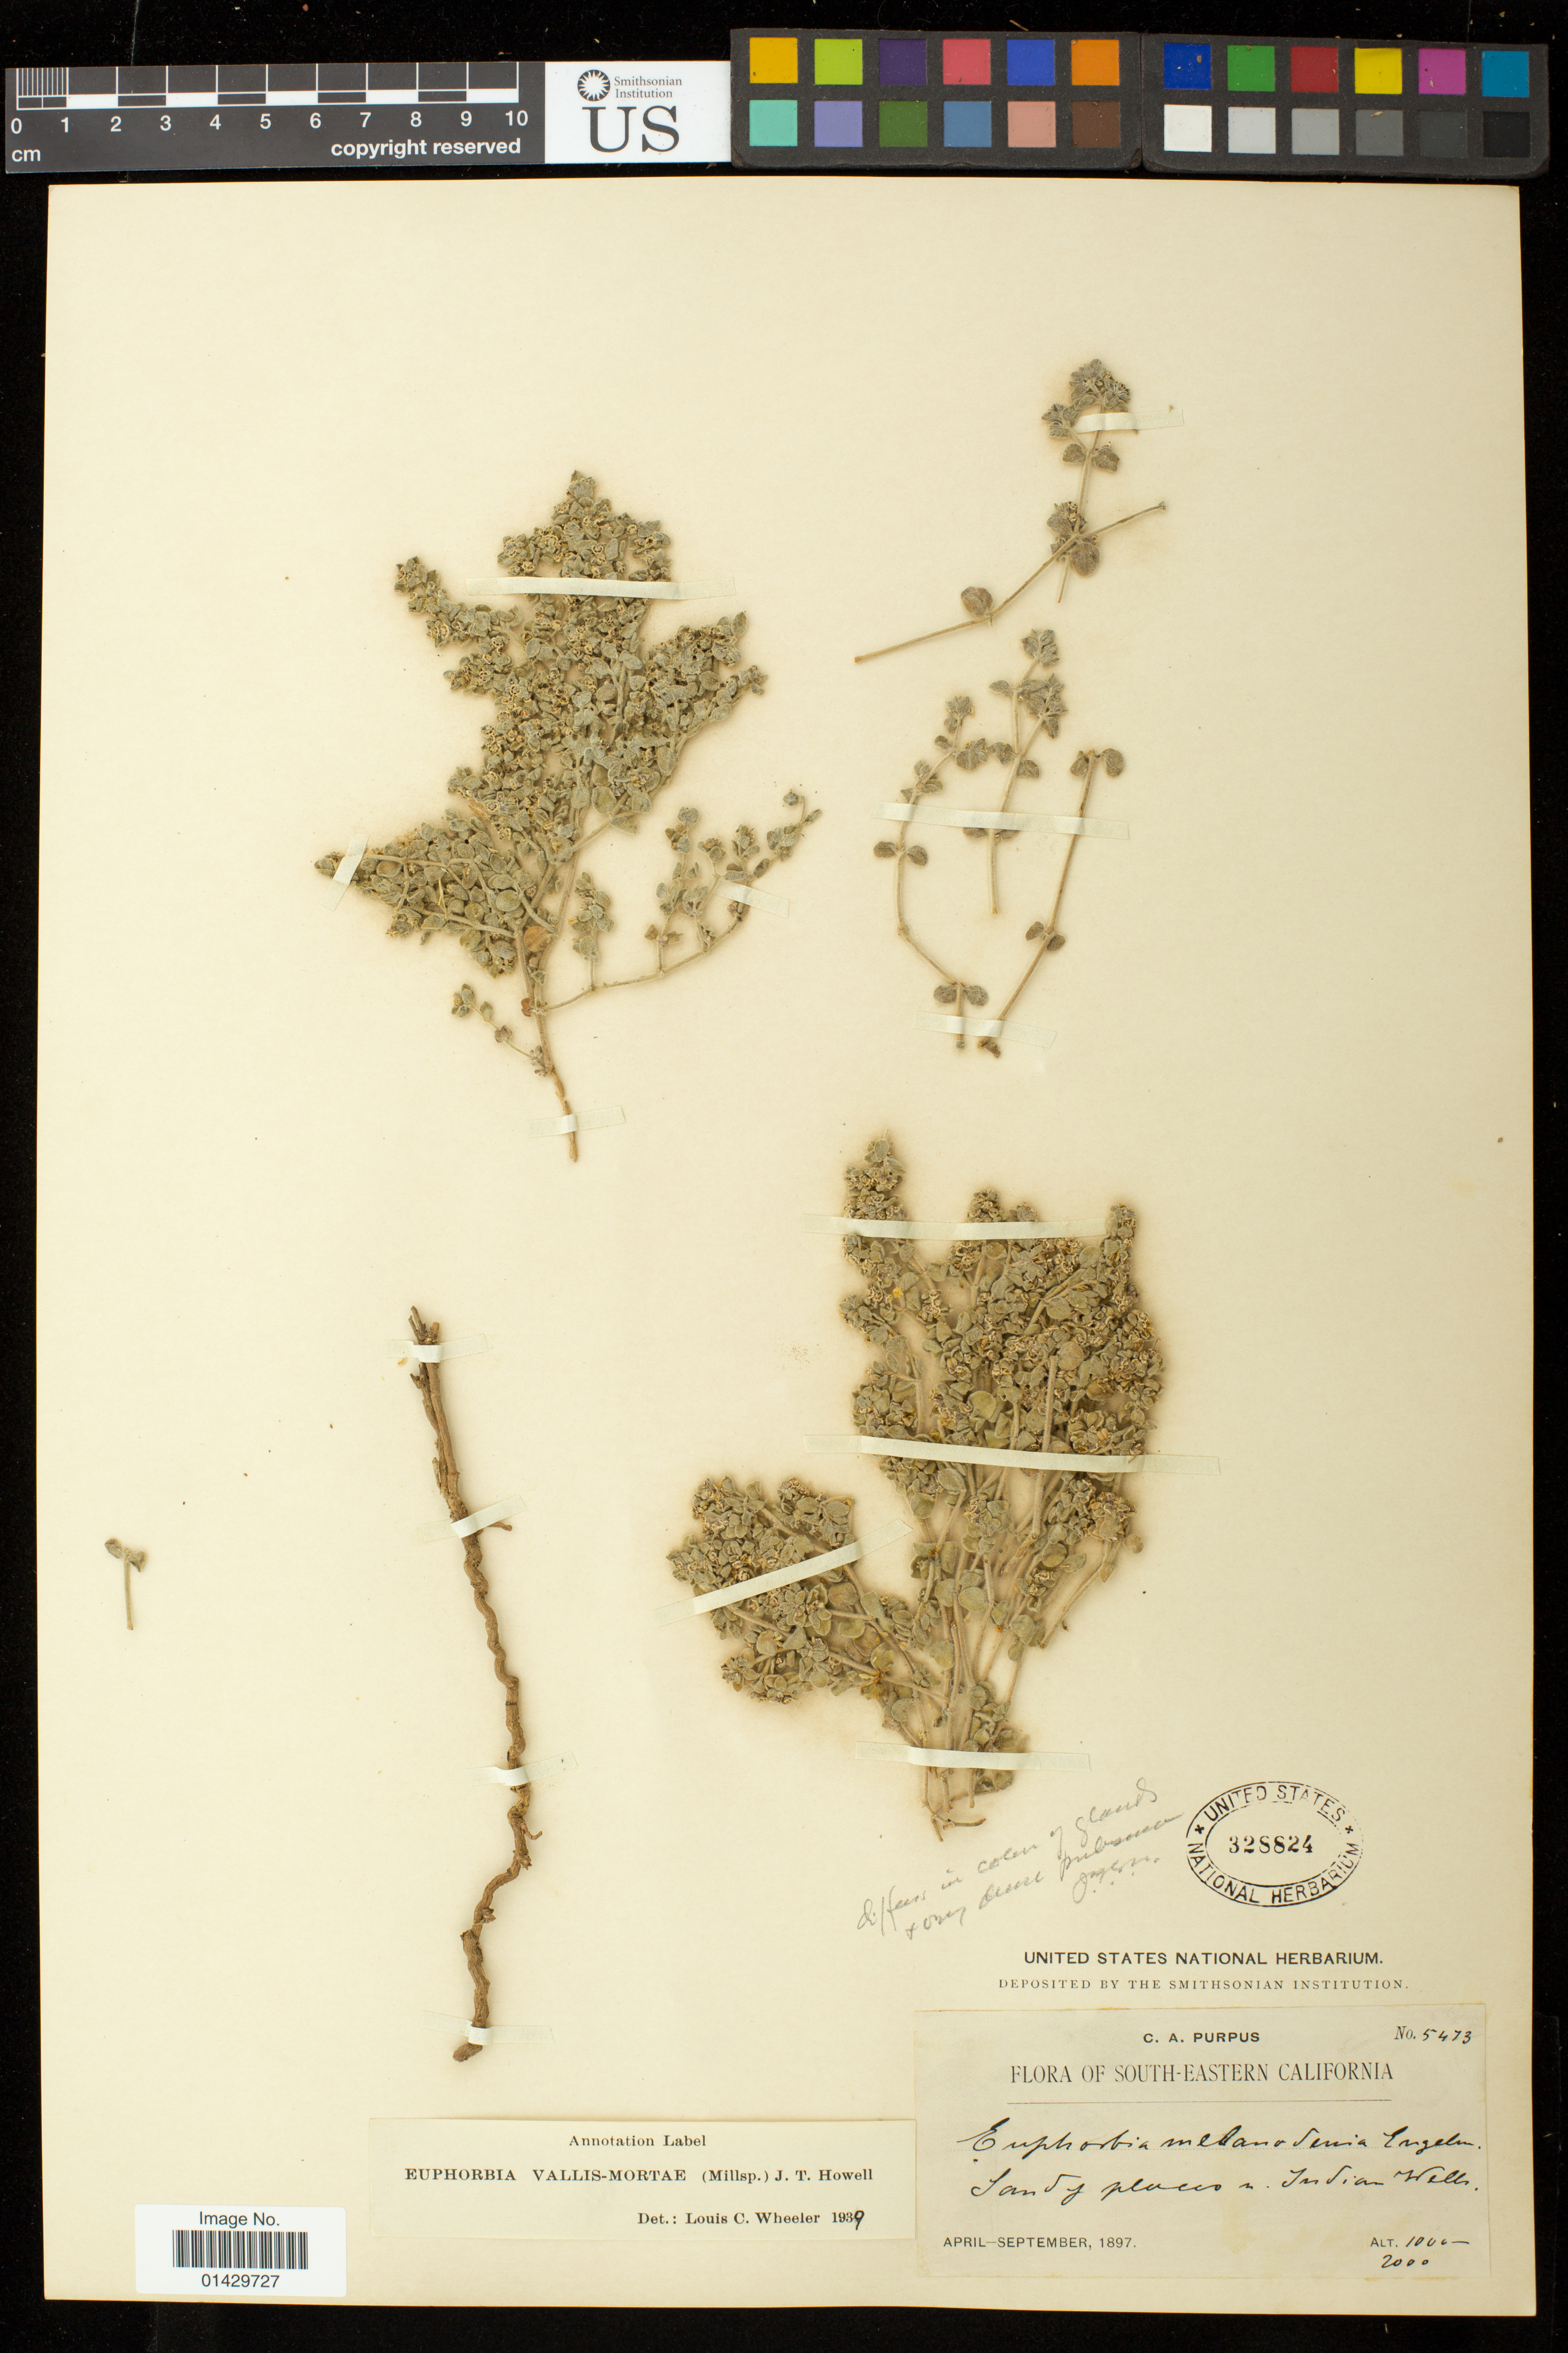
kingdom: Plantae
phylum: Tracheophyta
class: Magnoliopsida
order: Malpighiales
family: Euphorbiaceae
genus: Euphorbia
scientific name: Euphorbia vallis-mortae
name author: (Millsp.) J.T. Howell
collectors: C. A. Purpus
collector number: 5473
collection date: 1897-04/1897-09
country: United States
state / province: California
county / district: Riverside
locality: Sandy places in Indian Wells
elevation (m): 305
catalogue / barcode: US 328824